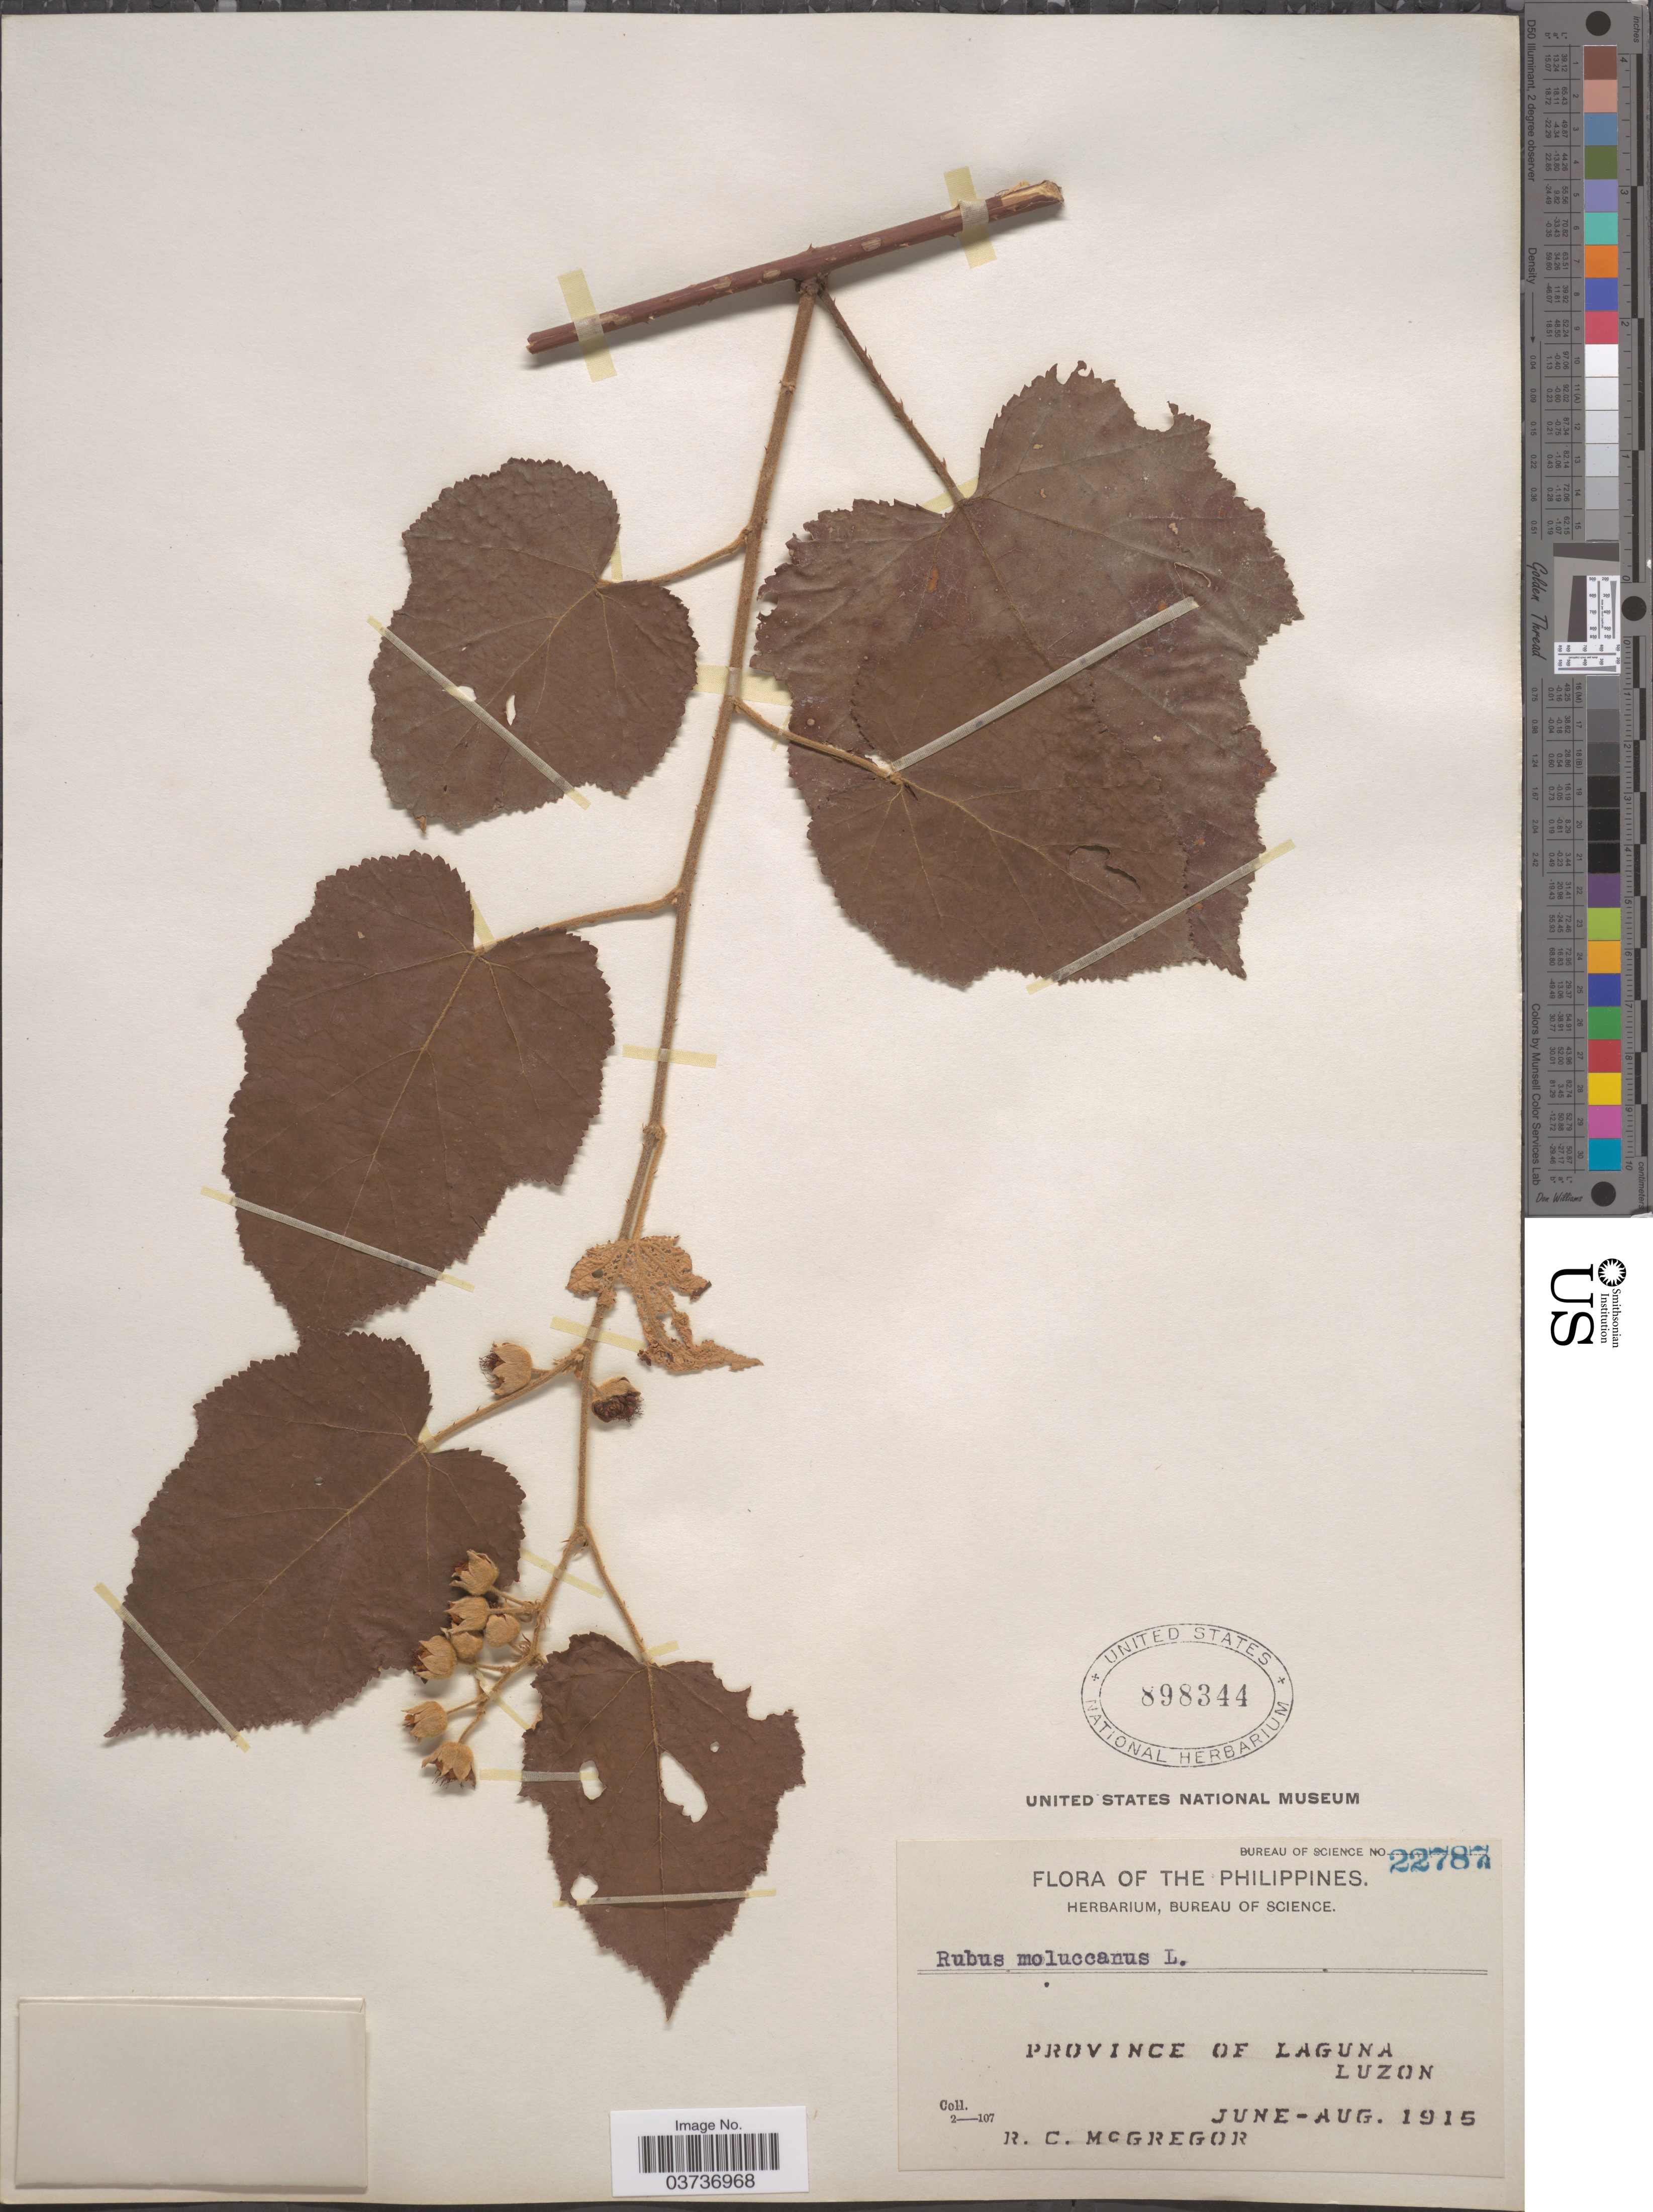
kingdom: Plantae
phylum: Tracheophyta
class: Magnoliopsida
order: Rosales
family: Rosaceae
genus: Rubus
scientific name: Rubus moluccanus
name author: L.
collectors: R. C. McGregor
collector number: Bureau of Science 22787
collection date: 1915-06/1915-08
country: Philippines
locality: Province of Laguna. Luzon.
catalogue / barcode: US 898344